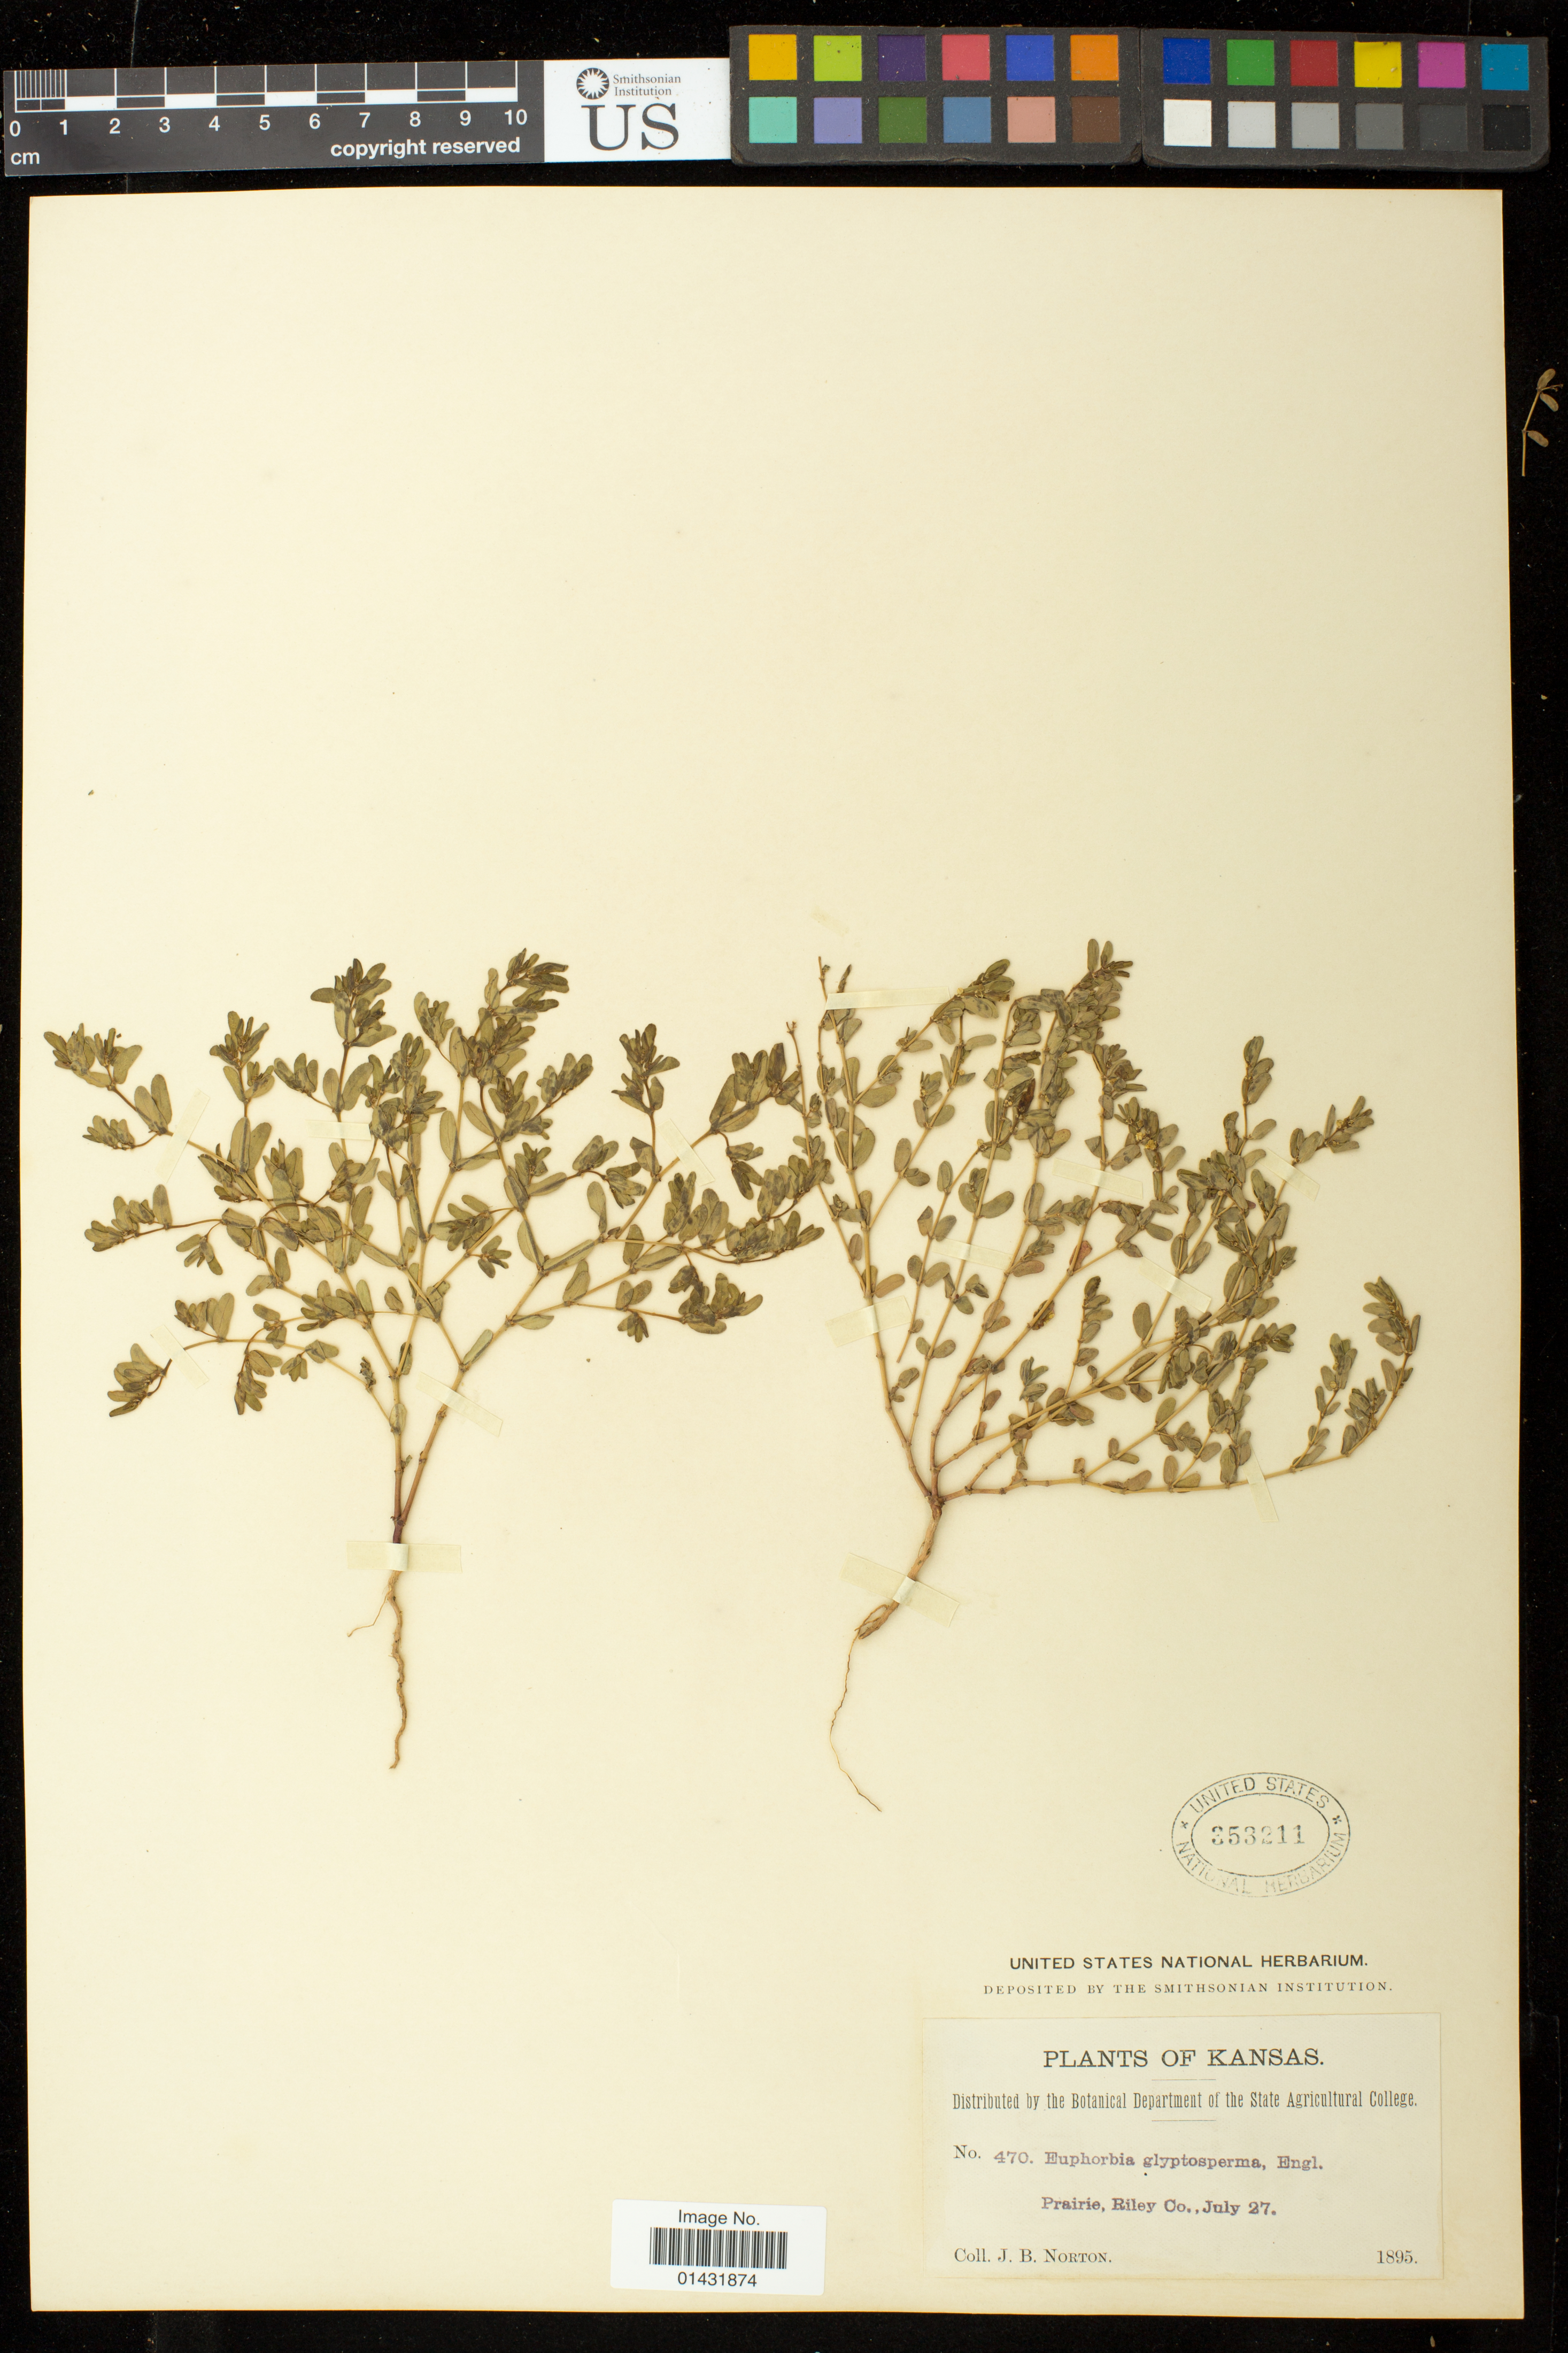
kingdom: Plantae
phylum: Tracheophyta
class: Magnoliopsida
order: Malpighiales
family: Euphorbiaceae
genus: Euphorbia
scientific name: Euphorbia glyptosperma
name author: Engelm.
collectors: J. B. Norton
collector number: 470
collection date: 1895-07-27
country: United States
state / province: Kansas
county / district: Riley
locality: Prairie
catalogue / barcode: US 353211